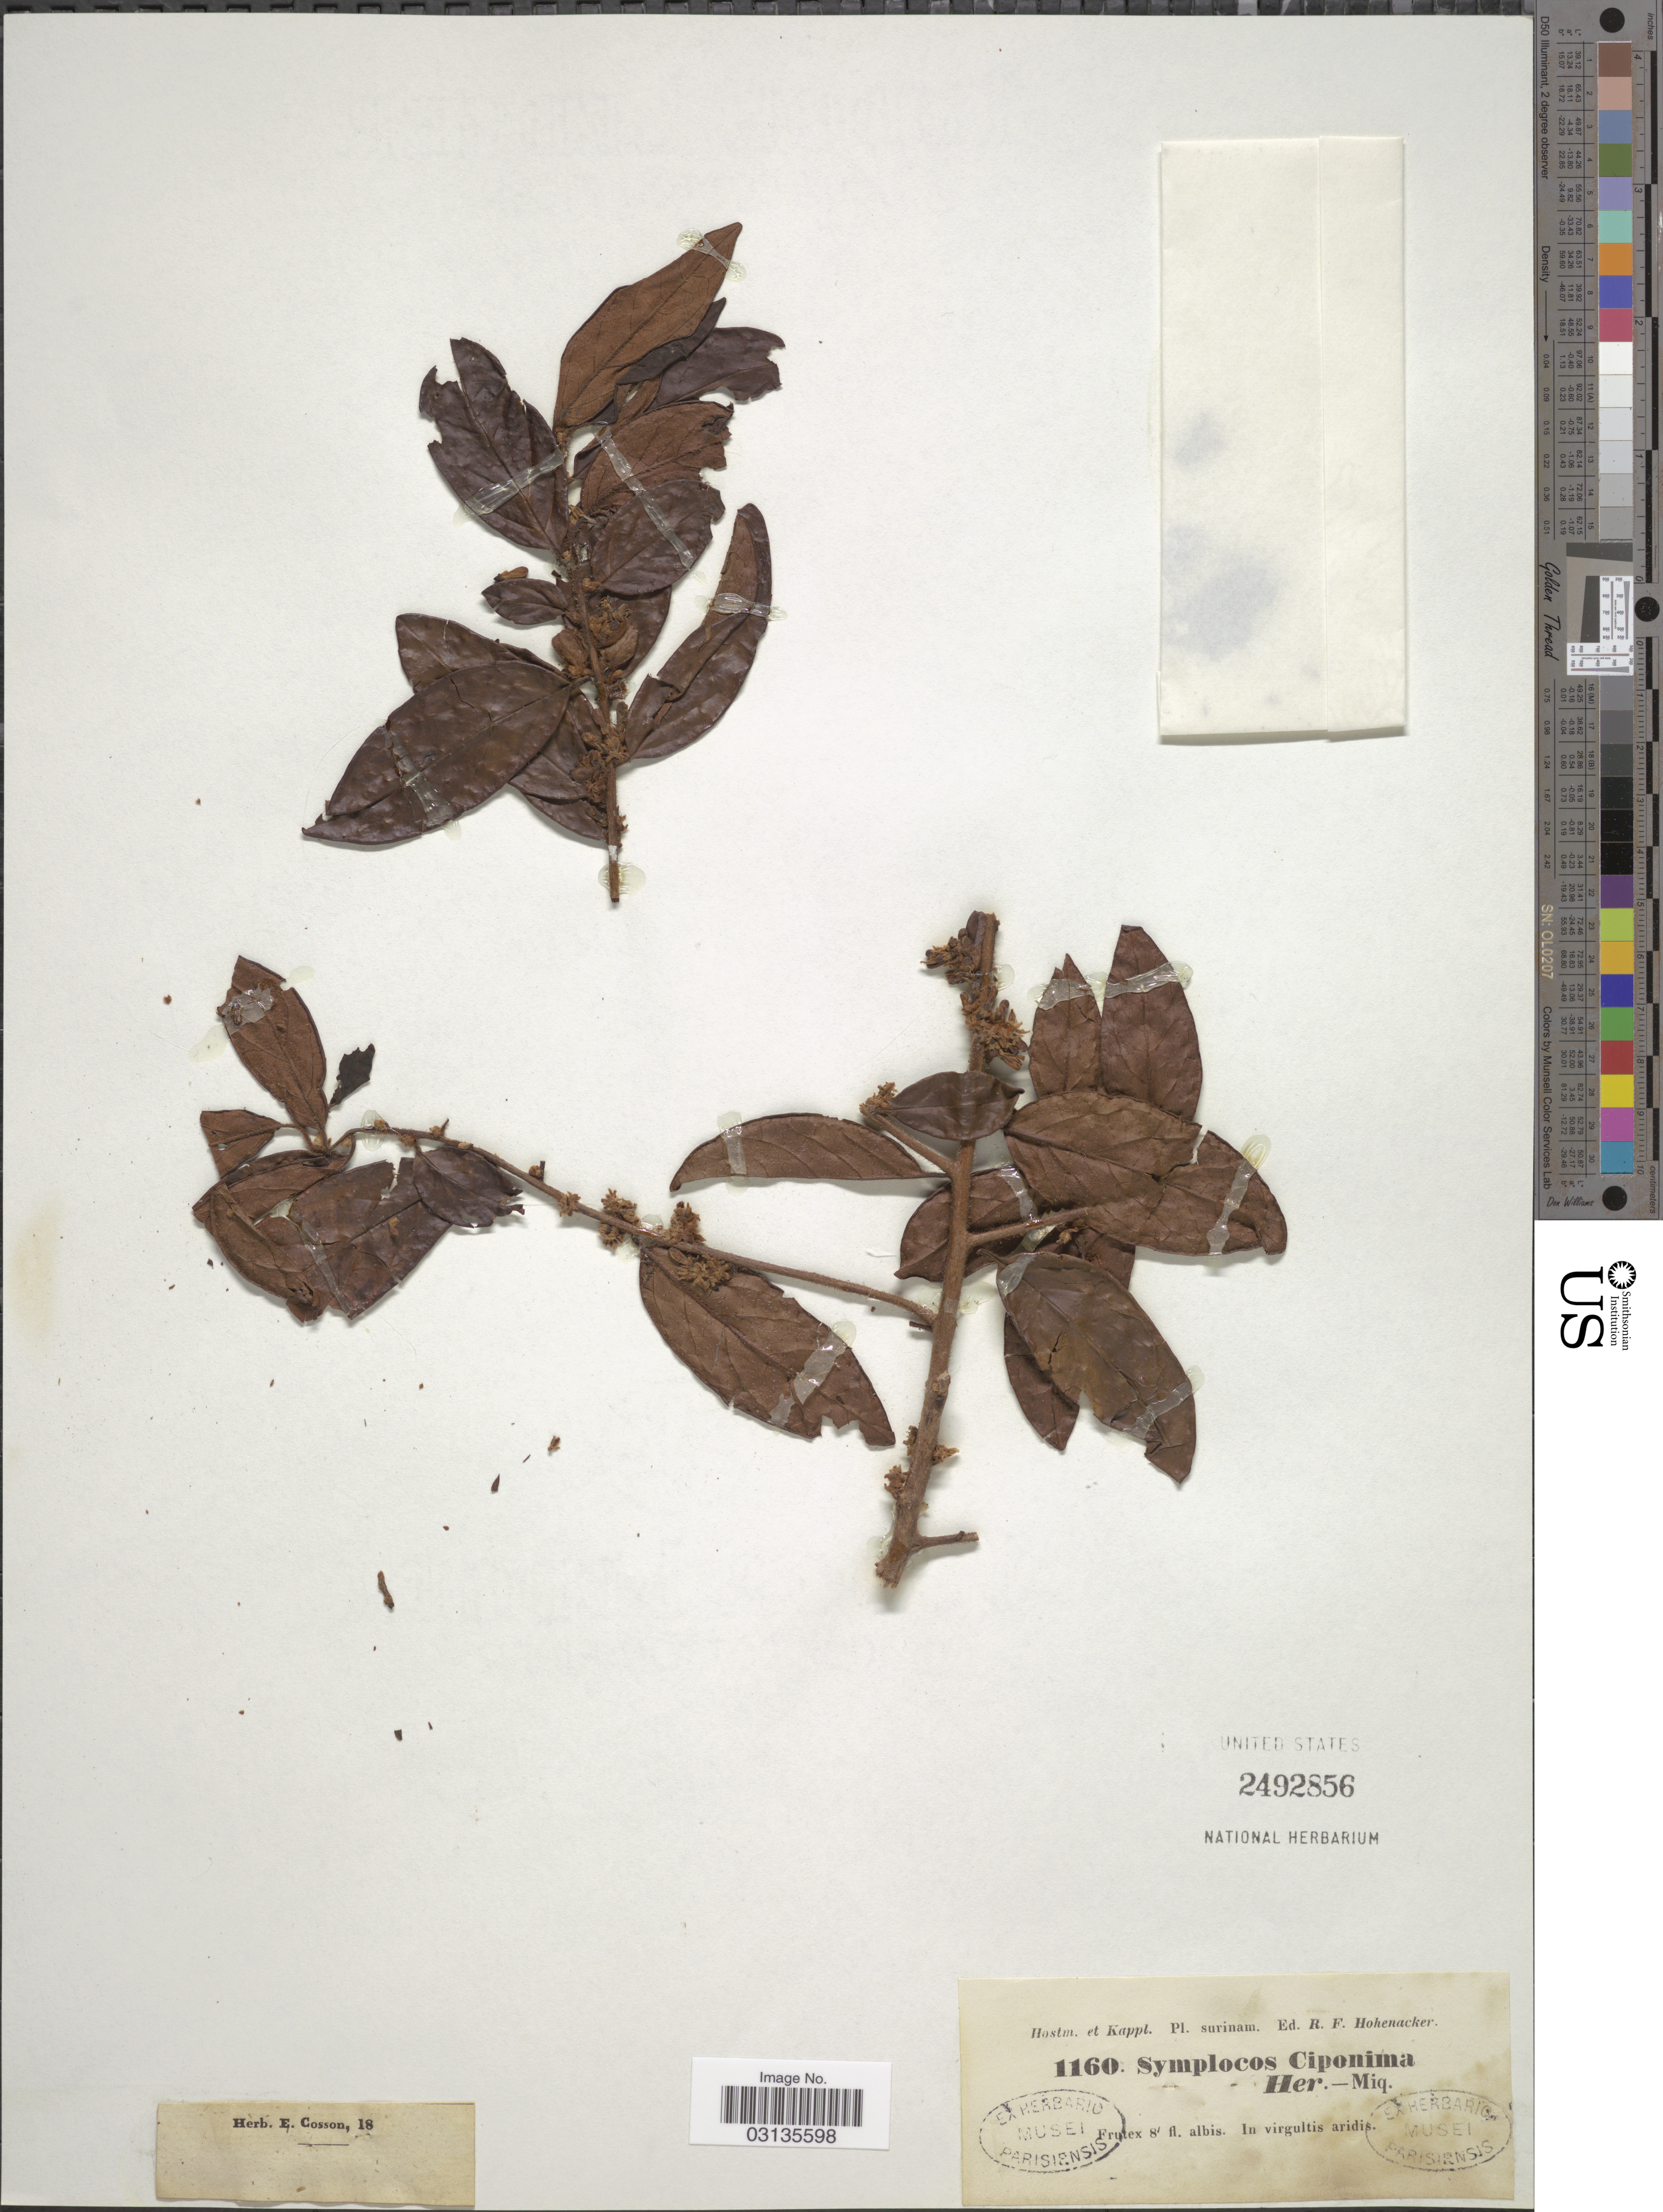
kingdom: Plantae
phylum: Tracheophyta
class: Magnoliopsida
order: Ericales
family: Symplocaceae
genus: Symplocos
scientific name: Symplocos ciponima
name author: L'Hér.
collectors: Hostmann, Kappel & R. F. Hohenacker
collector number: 1160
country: Suriname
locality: In virgultis aridis.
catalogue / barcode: US 2492856